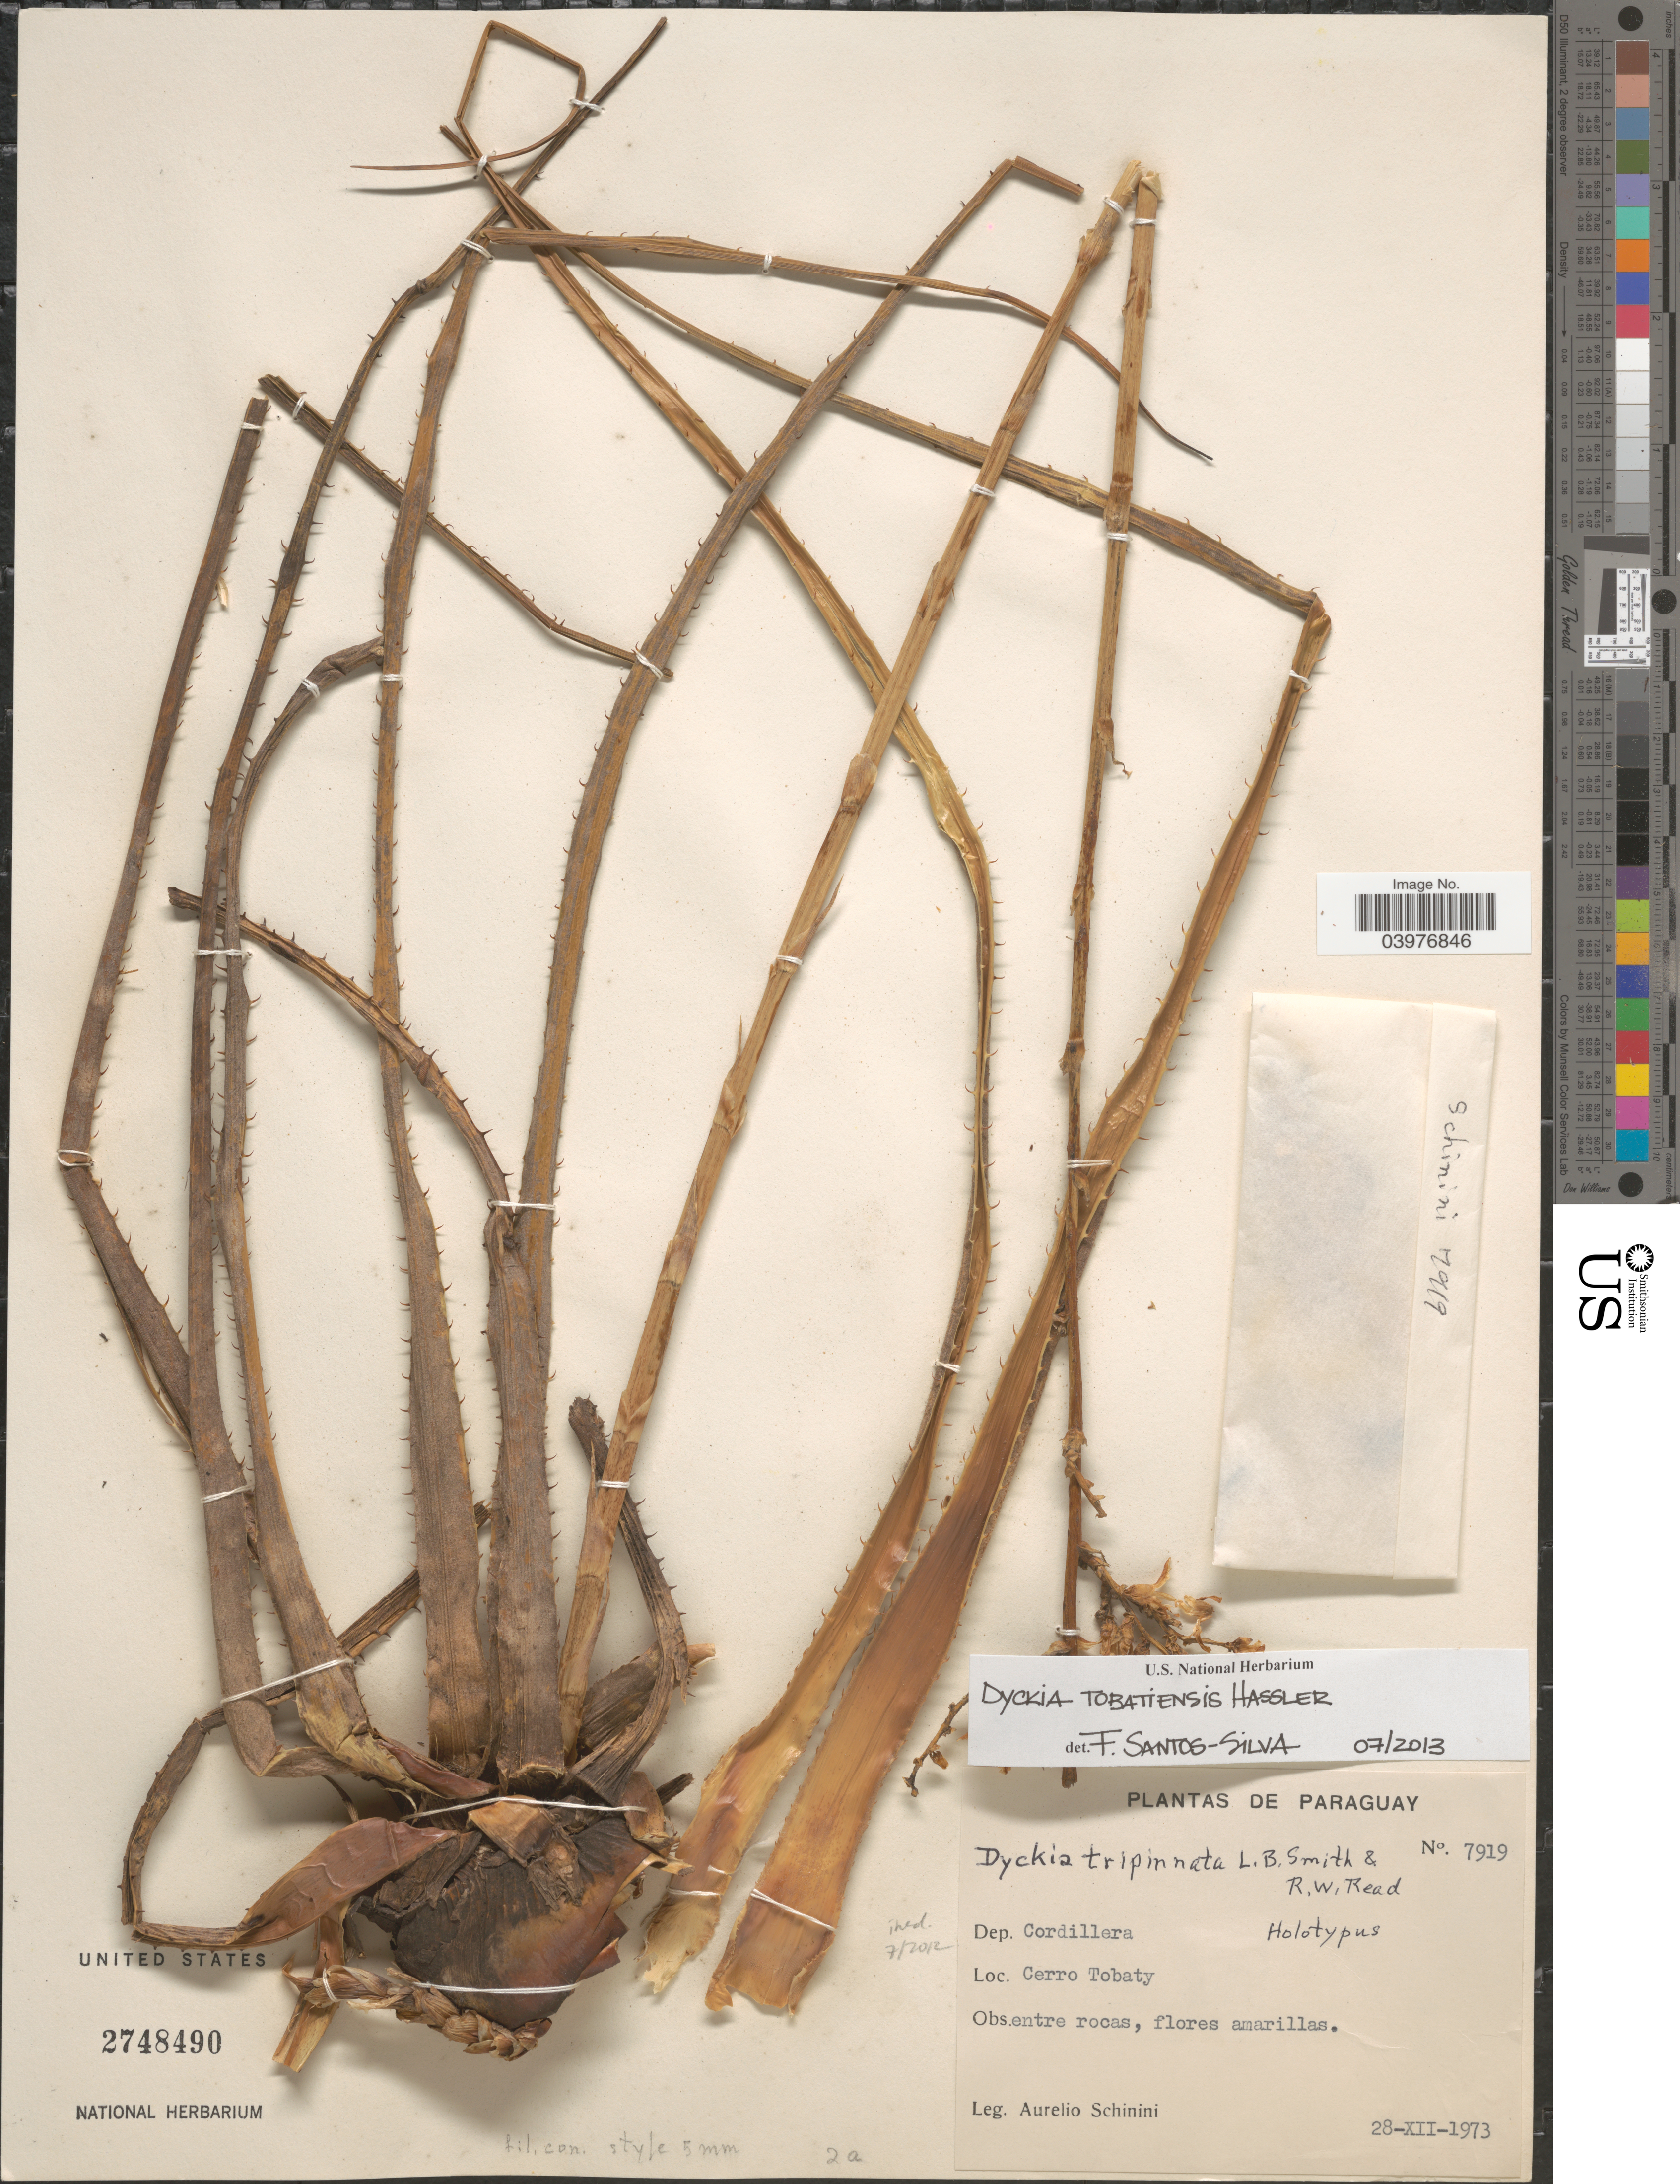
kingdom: Plantae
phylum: Tracheophyta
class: Liliopsida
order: Poales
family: Bromeliaceae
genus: Dyckia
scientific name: Dyckia tobatiensis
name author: Hassl.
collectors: A. Schinini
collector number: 7919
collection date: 1973-12-28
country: Paraguay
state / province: Cordillera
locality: Dep. Cordillera. Cerro Tobaty.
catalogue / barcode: US 2748490